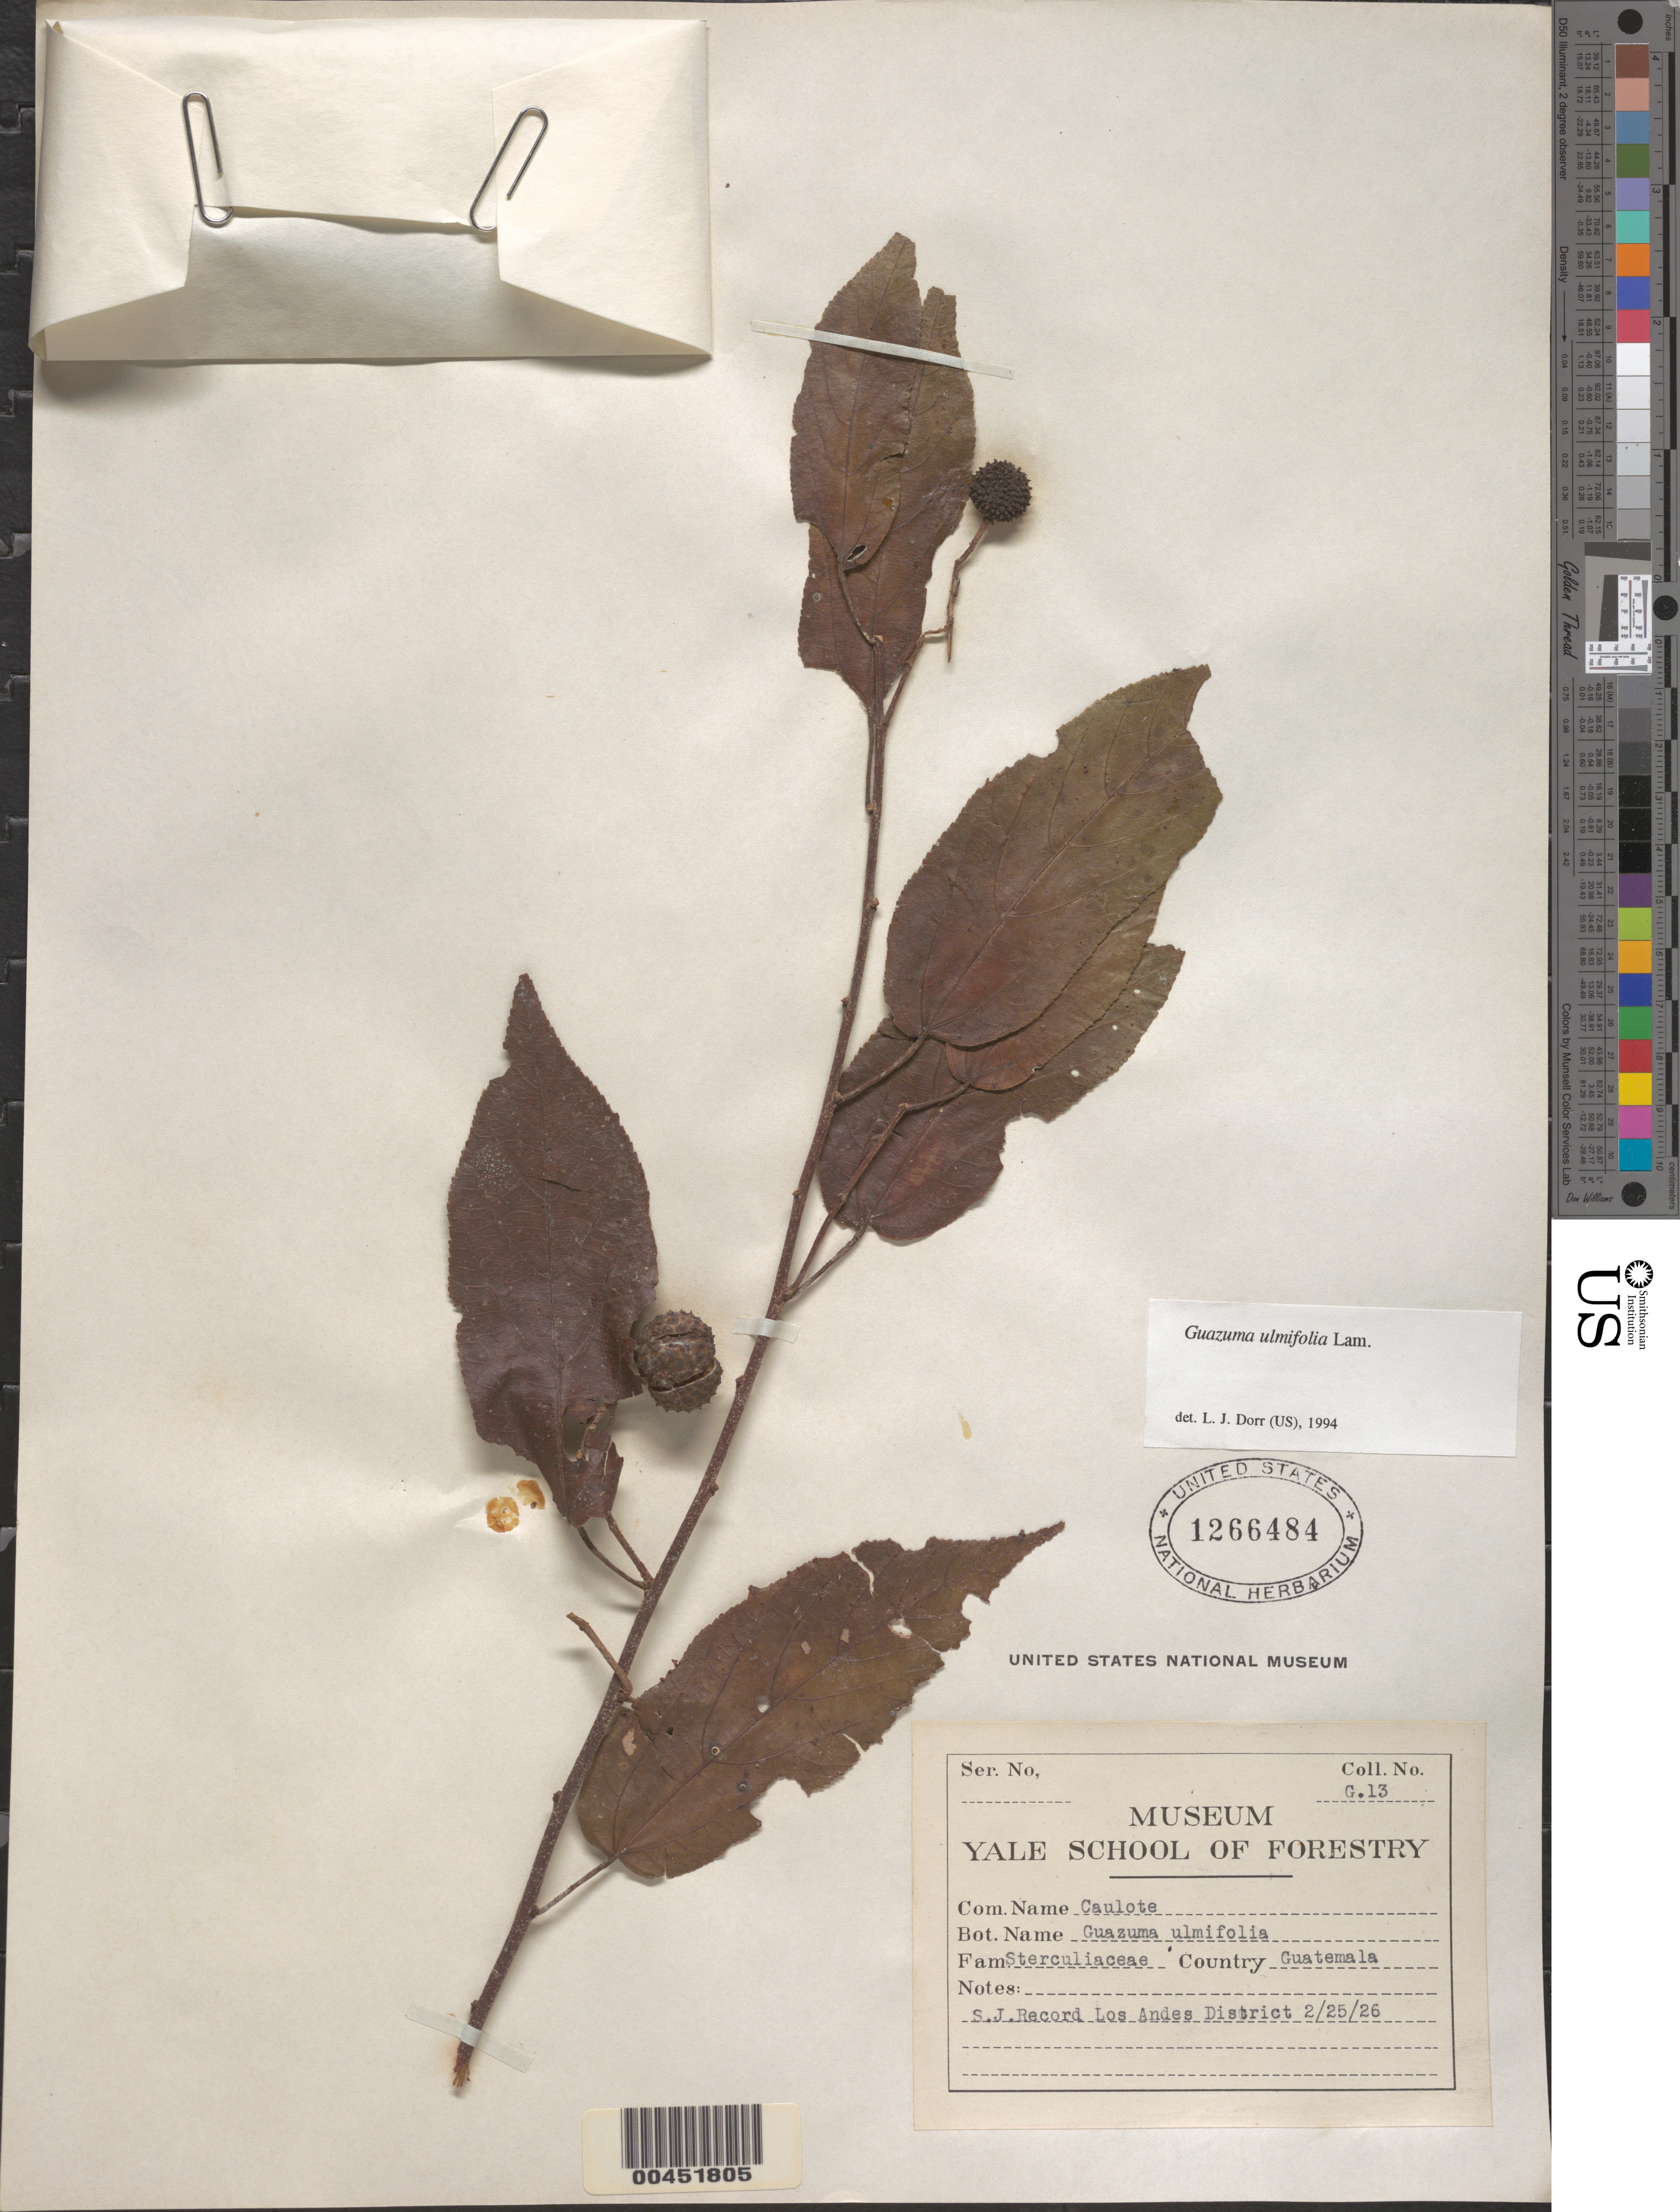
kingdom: Plantae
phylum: Tracheophyta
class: Magnoliopsida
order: Malvales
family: Malvaceae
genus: Guazuma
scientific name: Guazuma ulmifolia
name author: Lam.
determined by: Dorr, L. J., (BOT), Smithsonian Institution - National Museum of Natural History (UNITED STATES)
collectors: S. J. Record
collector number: G.13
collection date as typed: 25 Feb 1926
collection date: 1926-02-25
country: Guatemala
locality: Los Andes Dist.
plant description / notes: Common name: Caulote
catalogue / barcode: US 1266484